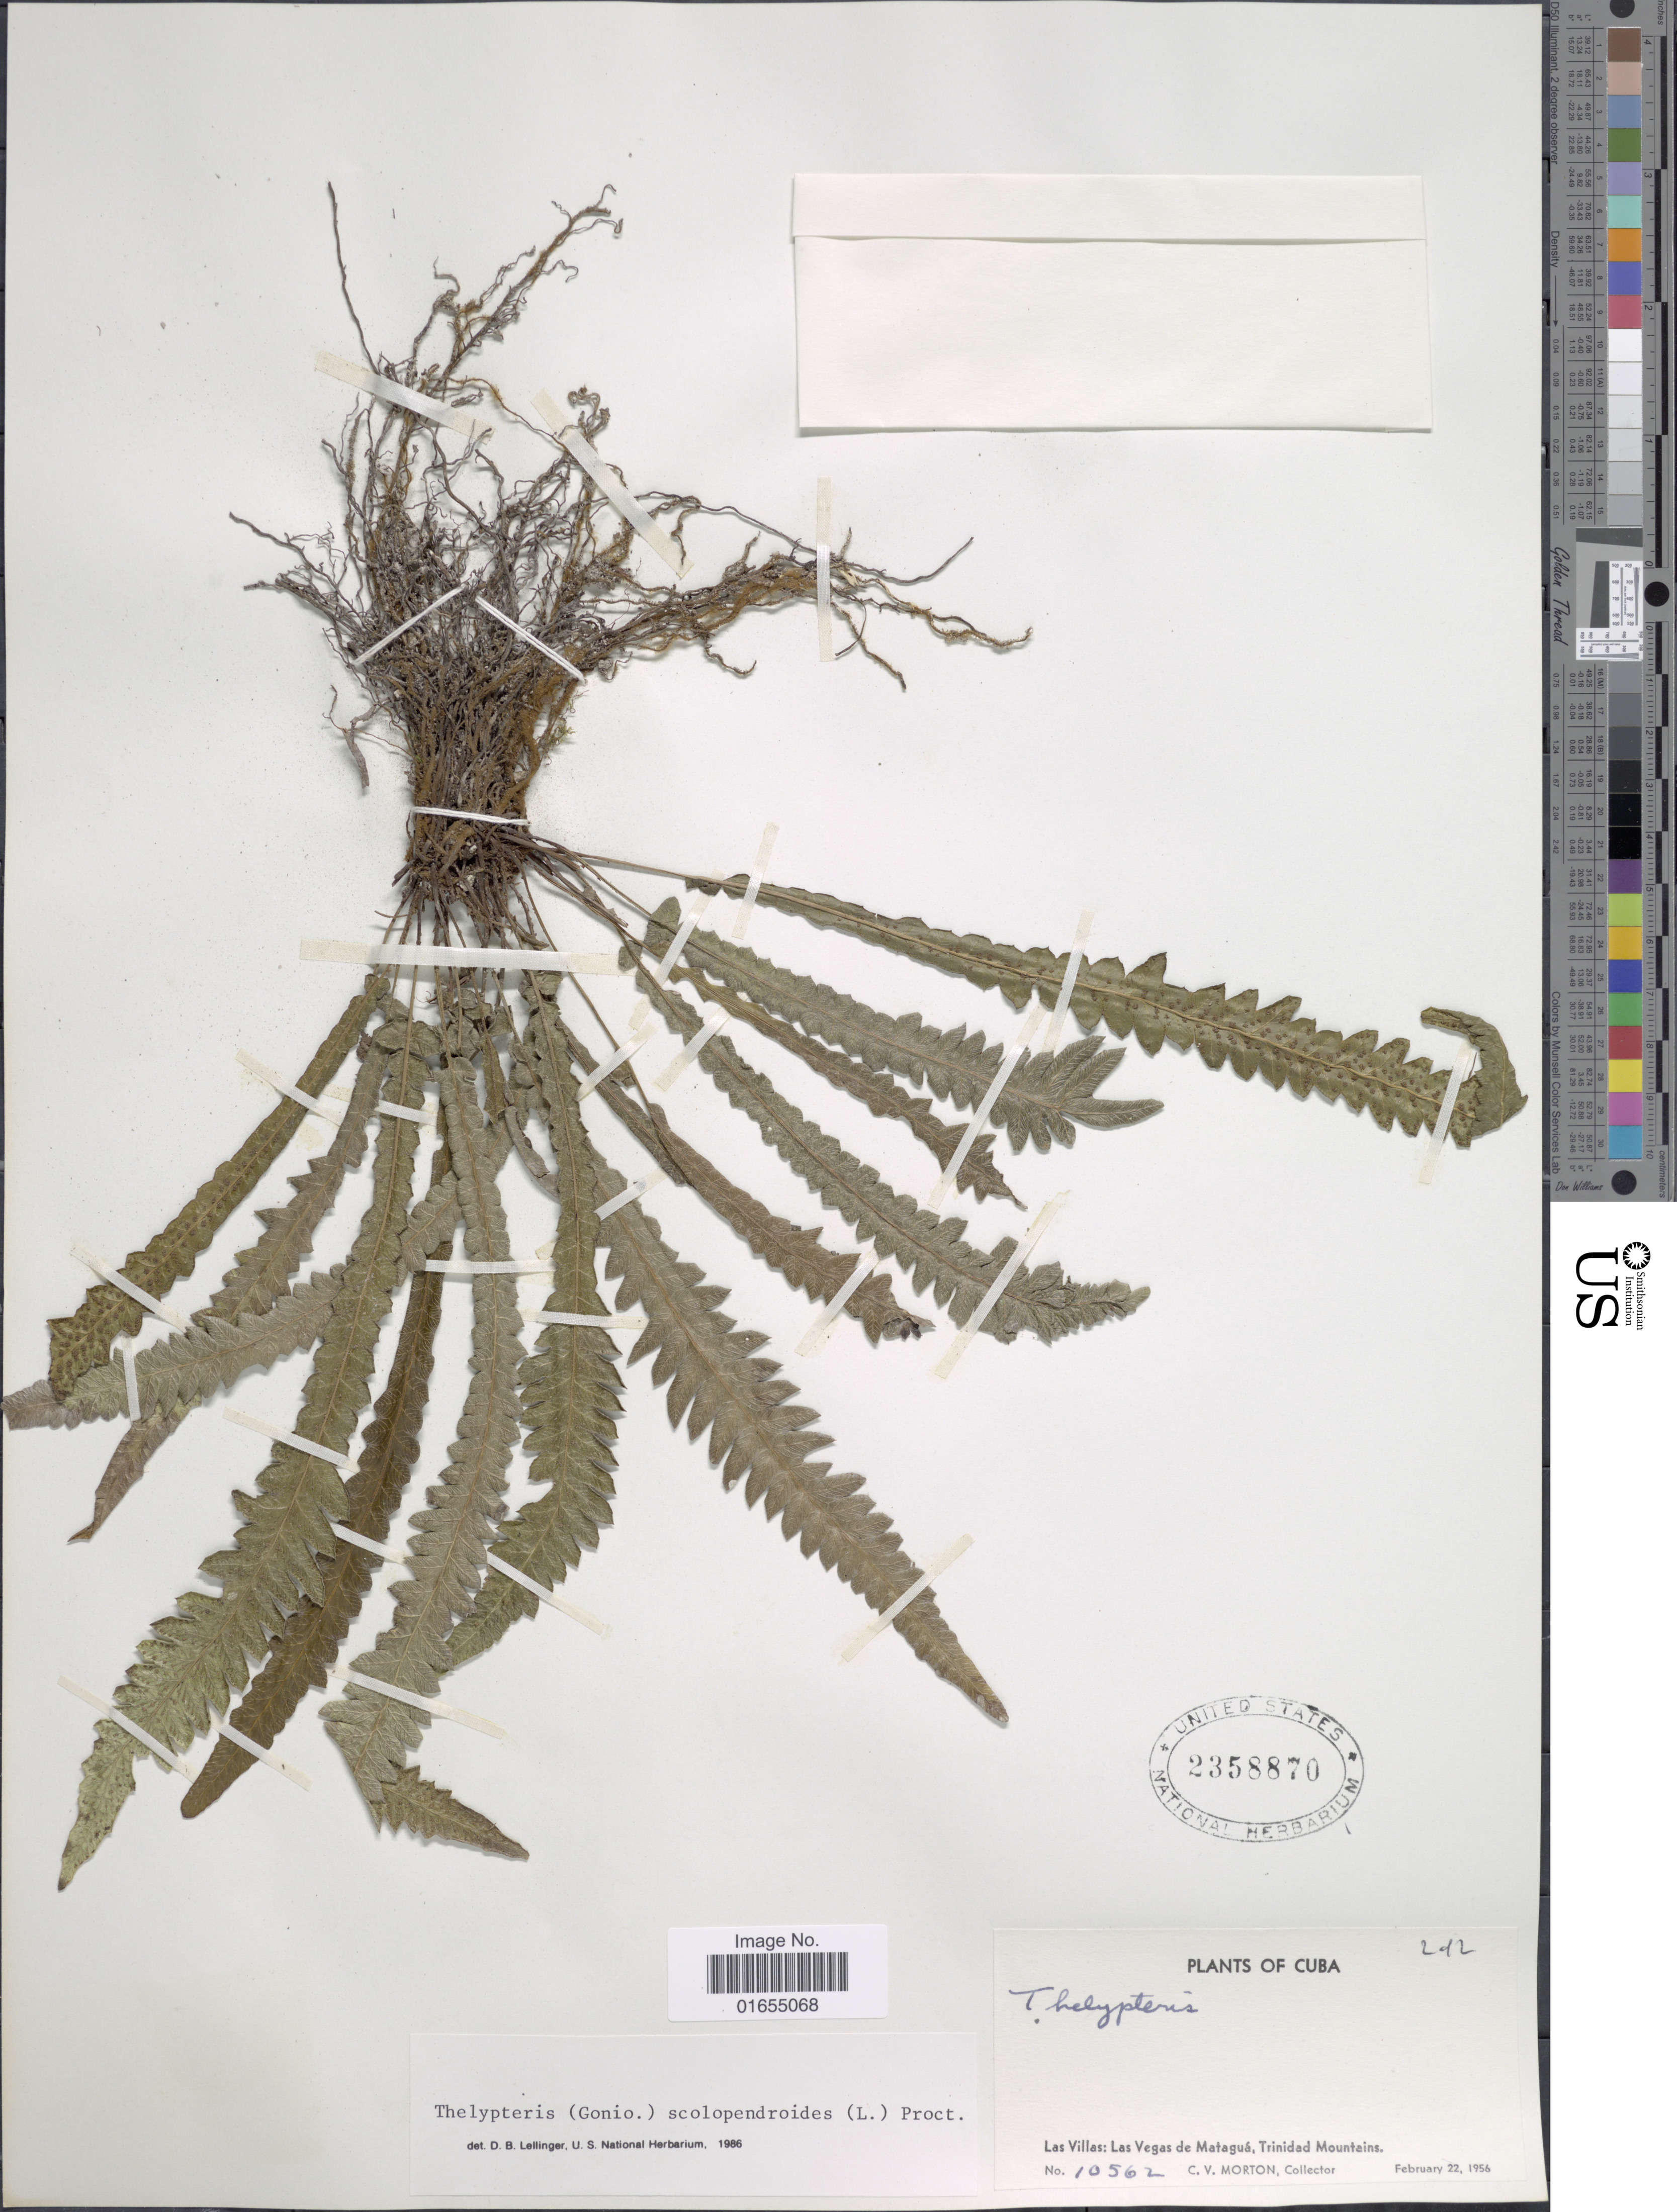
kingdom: Plantae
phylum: Tracheophyta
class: Polypodiopsida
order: Polypodiales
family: Thelypteridaceae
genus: Goniopteris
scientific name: Goniopteris scolopendrioides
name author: (L.) C. Presl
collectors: C. V. Morton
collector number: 10562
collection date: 1956-02-22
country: Cuba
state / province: Las Villas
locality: Las Vegas de Matagua, Trinidad Mountains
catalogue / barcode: US 2358870